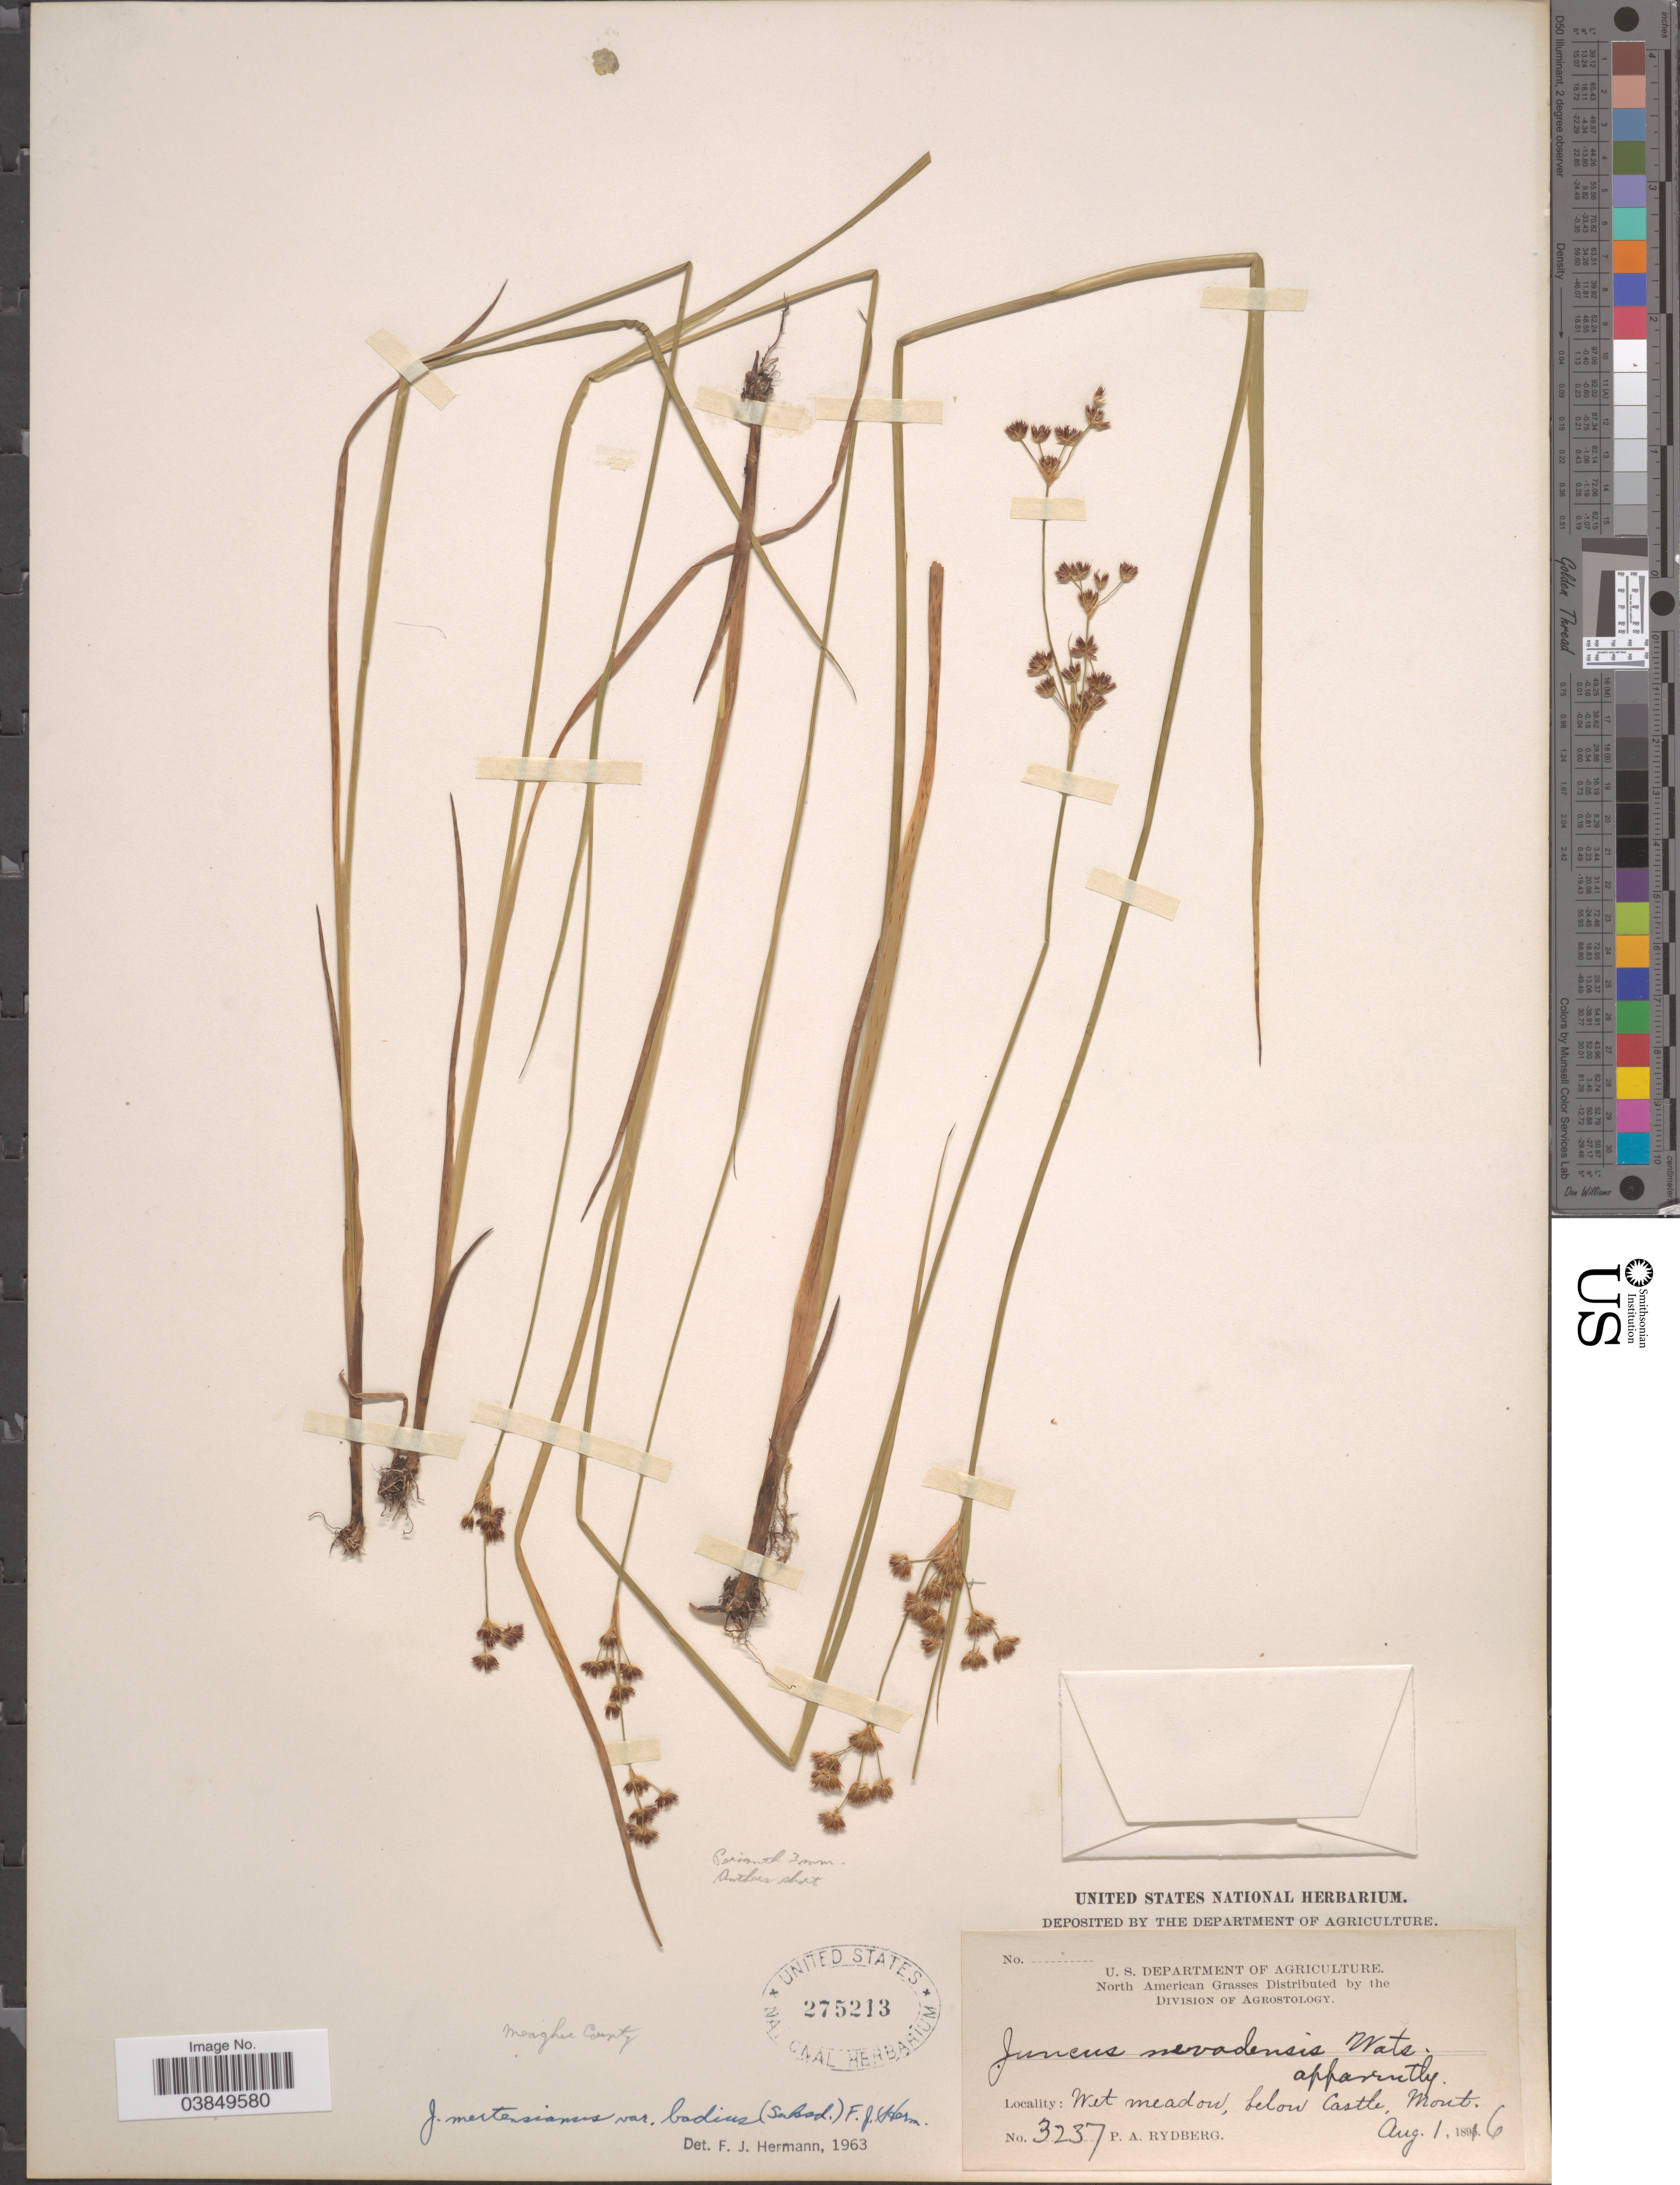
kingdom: Plantae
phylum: Tracheophyta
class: Liliopsida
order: Poales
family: Juncaceae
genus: Juncus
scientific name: Juncus badius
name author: Suksd.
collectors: P. A. Rydberg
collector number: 3237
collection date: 1896-08-01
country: United States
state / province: Montana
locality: Below Castle.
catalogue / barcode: US 275213